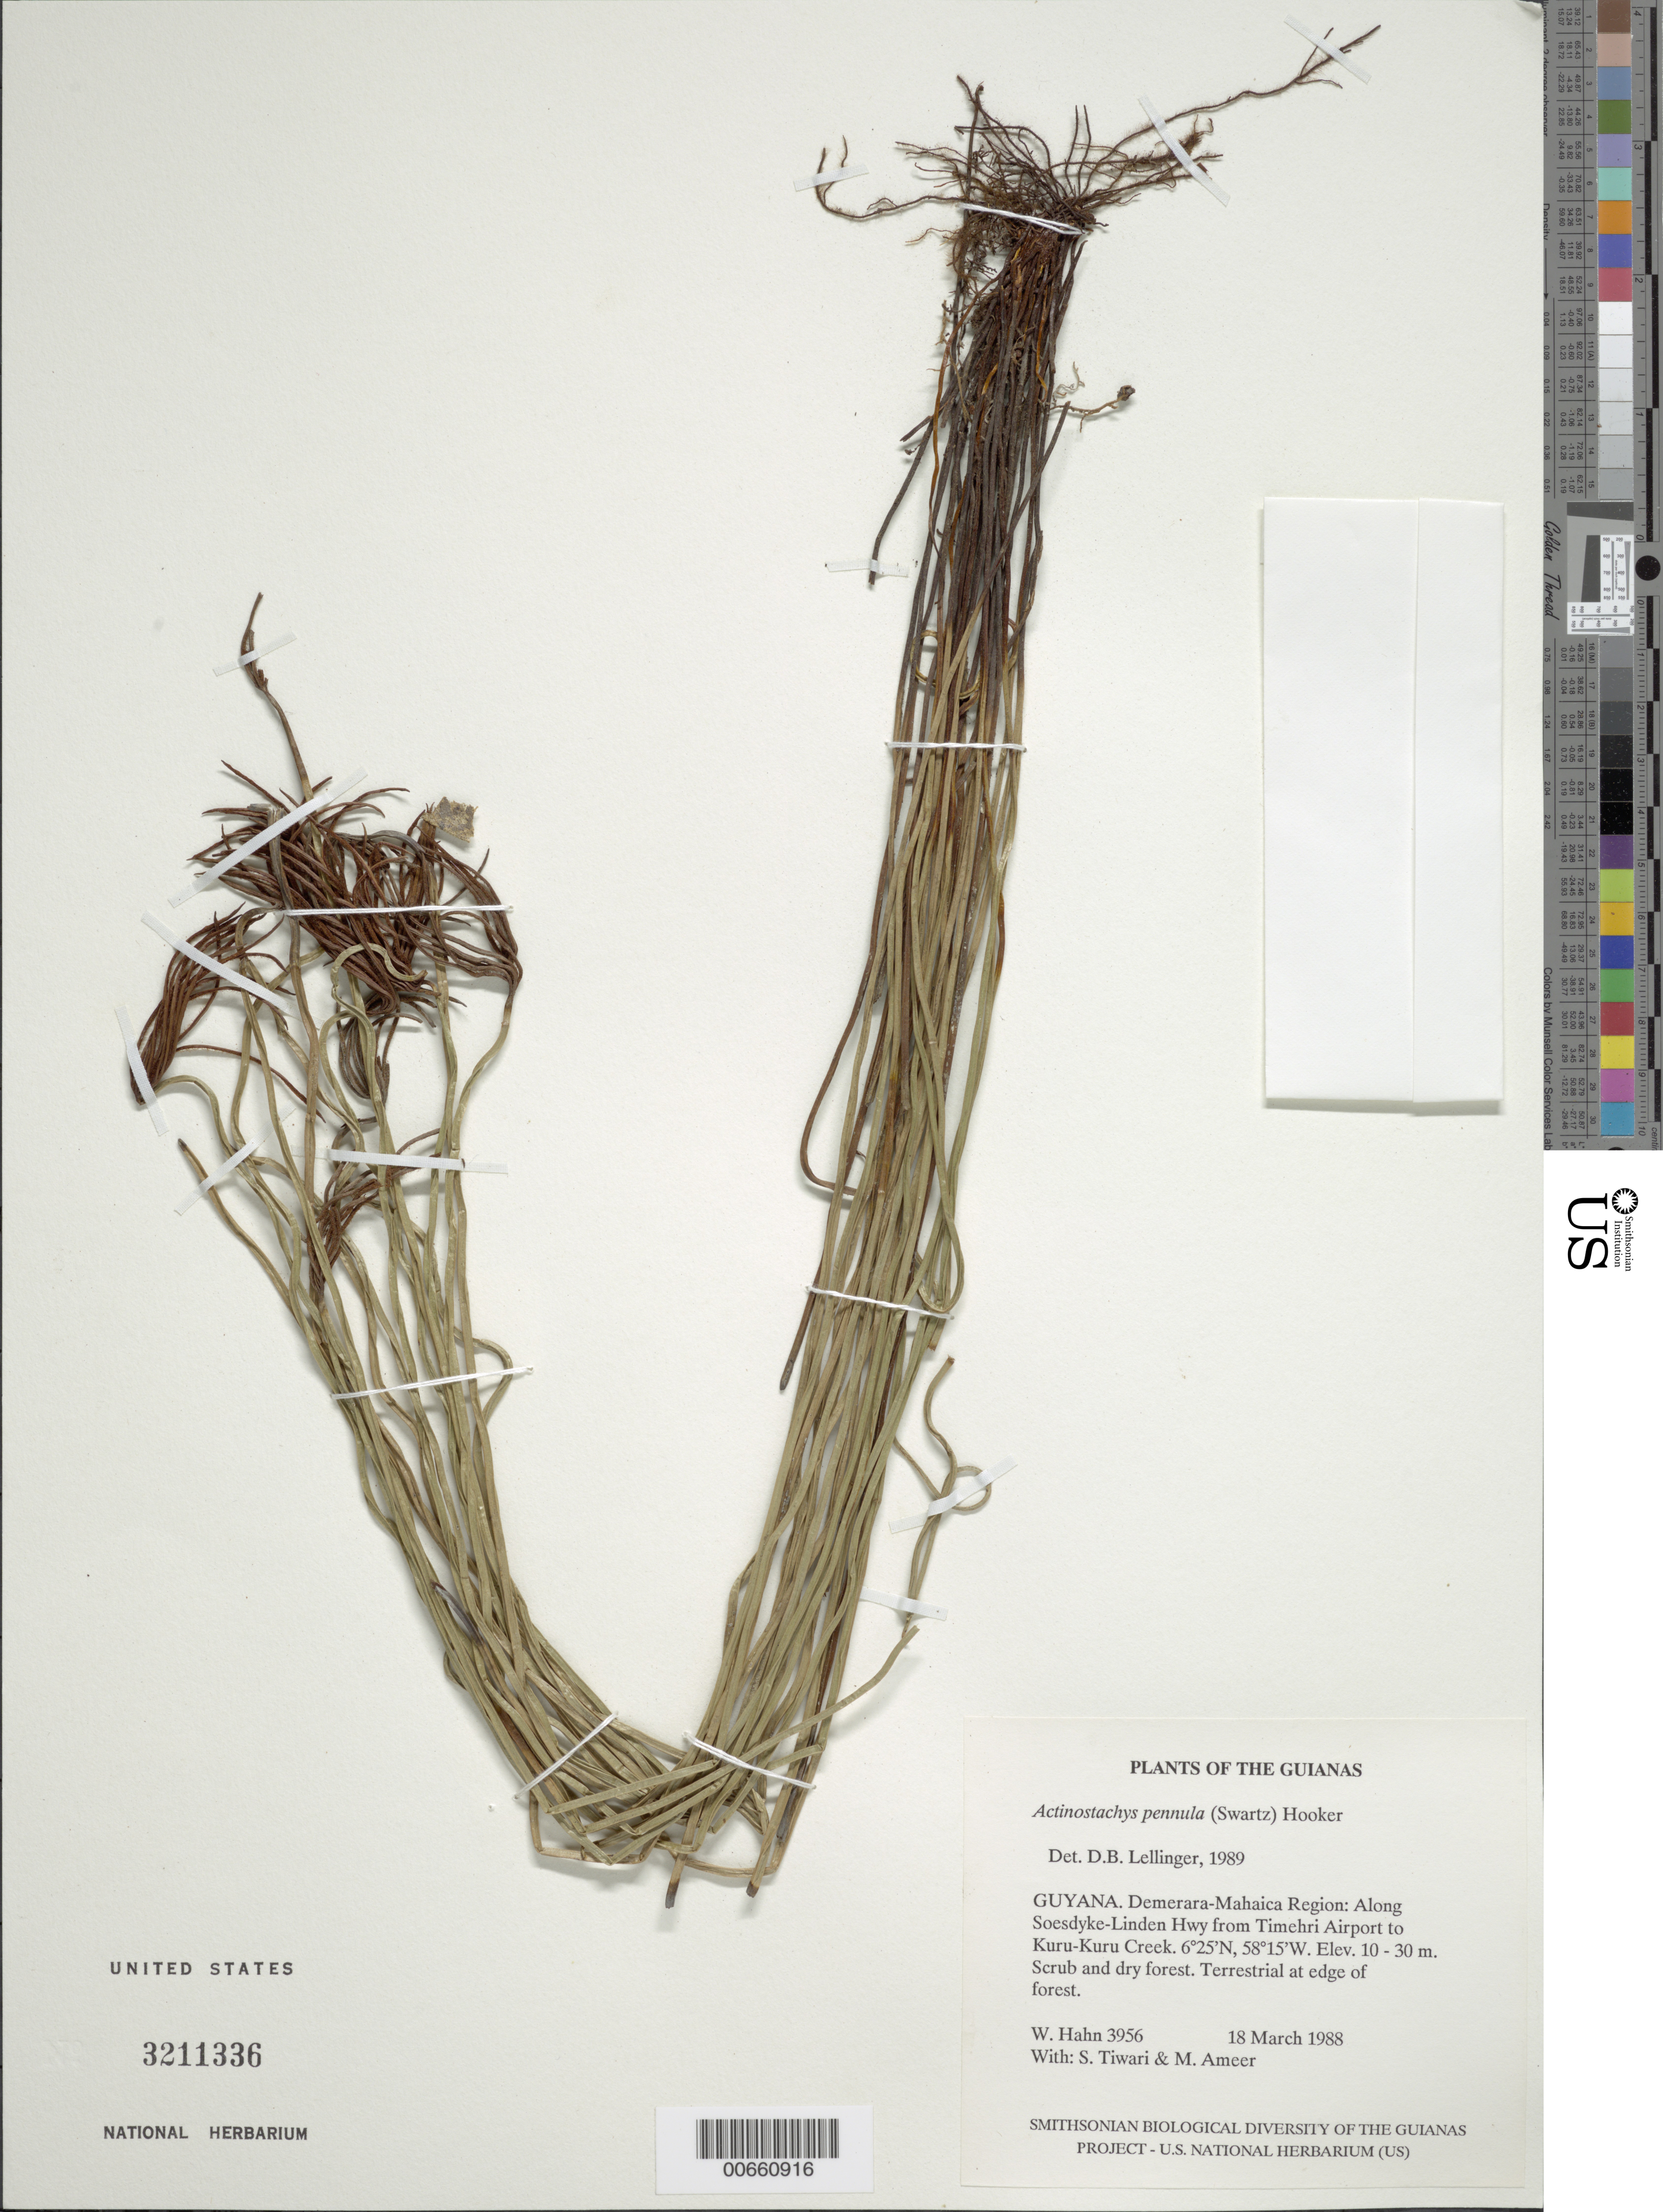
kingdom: Plantae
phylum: Tracheophyta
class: Polypodiopsida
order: Schizaeales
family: Schizaeaceae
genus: Actinostachys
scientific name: Actinostachys pennula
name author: (Sw.) Hook.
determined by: Lellinger, David B., (BOT), Smithsonian Institution - National Museum of Natural History (UNITED STATES)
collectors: W. Hahn, S. Tiwari & M. Ameer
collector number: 3956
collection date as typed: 18 March 1988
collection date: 1988-03-18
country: Guyana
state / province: Demerara-Mahaica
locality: Along Soesdyke-Linden Hwy from Timehri Airport to Kuru-Kuru Creek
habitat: Scrub and dry forest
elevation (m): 10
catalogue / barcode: US 3211336